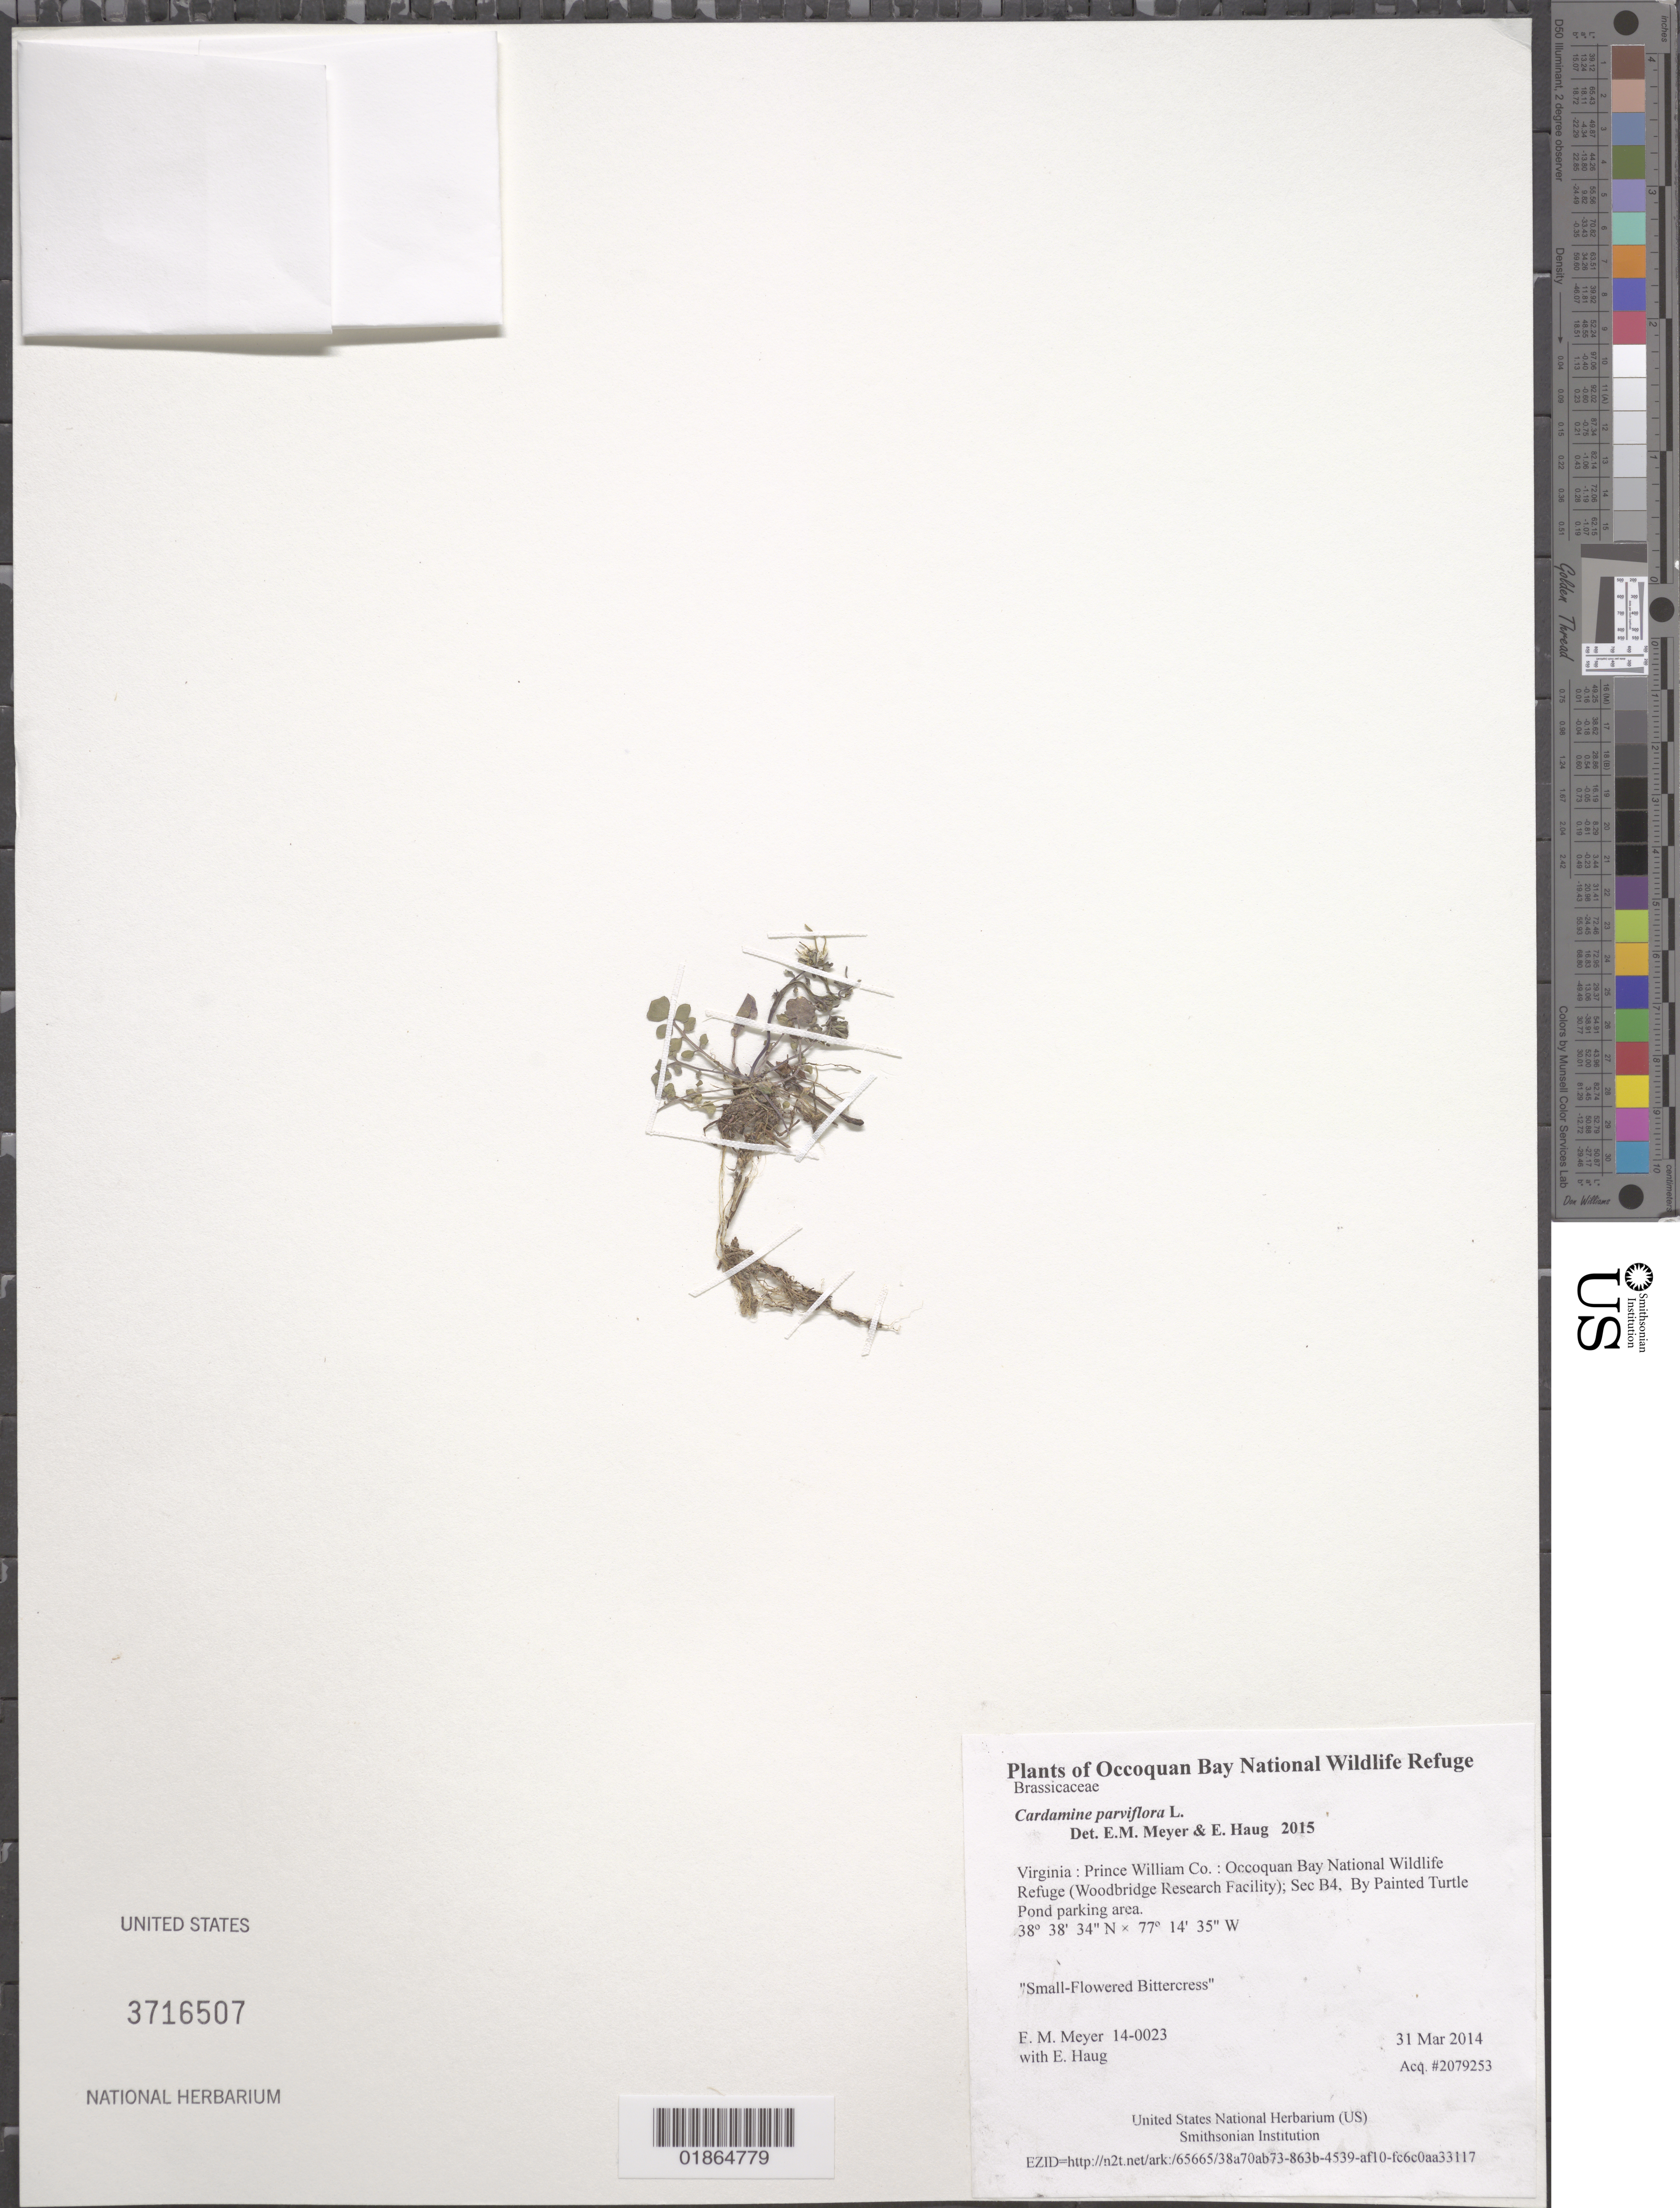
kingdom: Plantae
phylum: Tracheophyta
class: Magnoliopsida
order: Brassicales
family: Brassicaceae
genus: Cardamine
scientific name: Cardamine parviflora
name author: L.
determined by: Meyer, E. M.; Haug, E.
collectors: E. M. Meyer & E. Haug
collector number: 14-0023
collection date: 2014-03-31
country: United States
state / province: Virginia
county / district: Prince William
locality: Occoquan Bay National Wildlife Refuge (Woodbridge Research Facility); Sec B4, By Painted Turtle Pond parking area.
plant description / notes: Small-Flowered Bittercress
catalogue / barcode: US 3716507